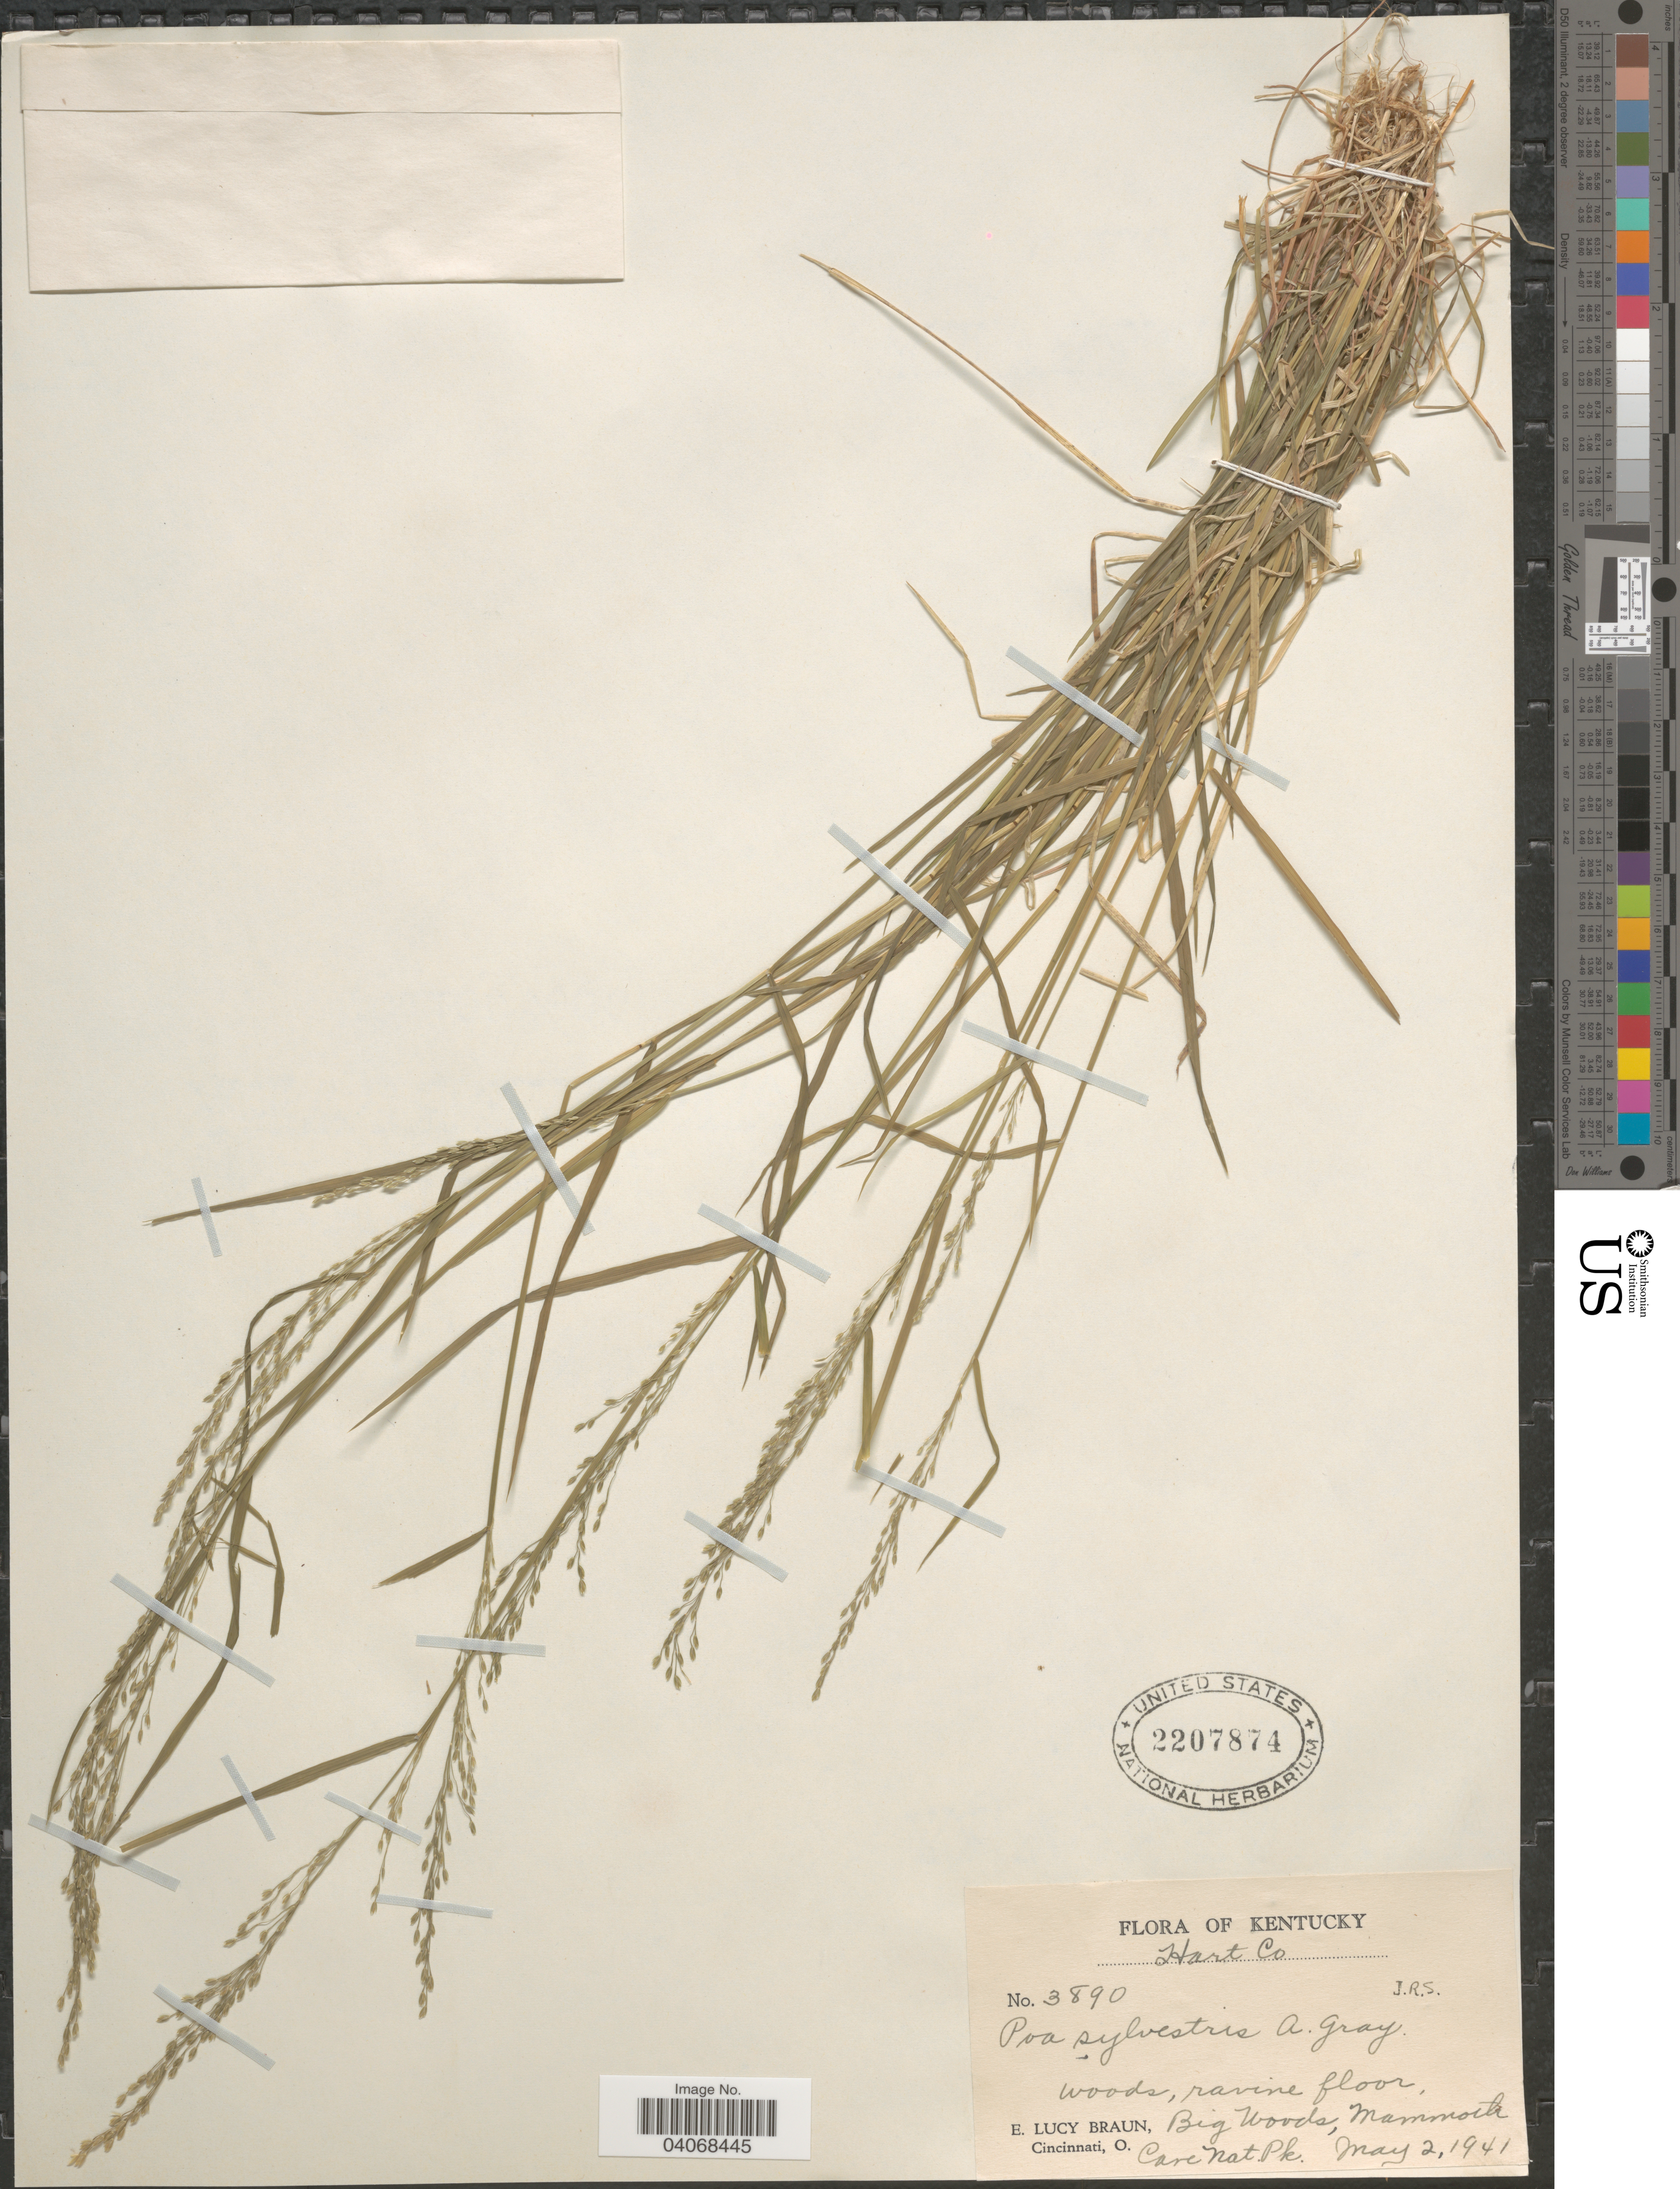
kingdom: Plantae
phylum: Tracheophyta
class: Liliopsida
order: Poales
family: Poaceae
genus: Poa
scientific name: Poa sylvestris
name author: A. Gray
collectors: E. L. Braun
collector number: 3890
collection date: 1941-05-02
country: United States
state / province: Kentucky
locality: Hart Co. Woods, ravine floor, Big Woods, Mammoth Cave Nat. Pk.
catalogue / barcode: US 2207874